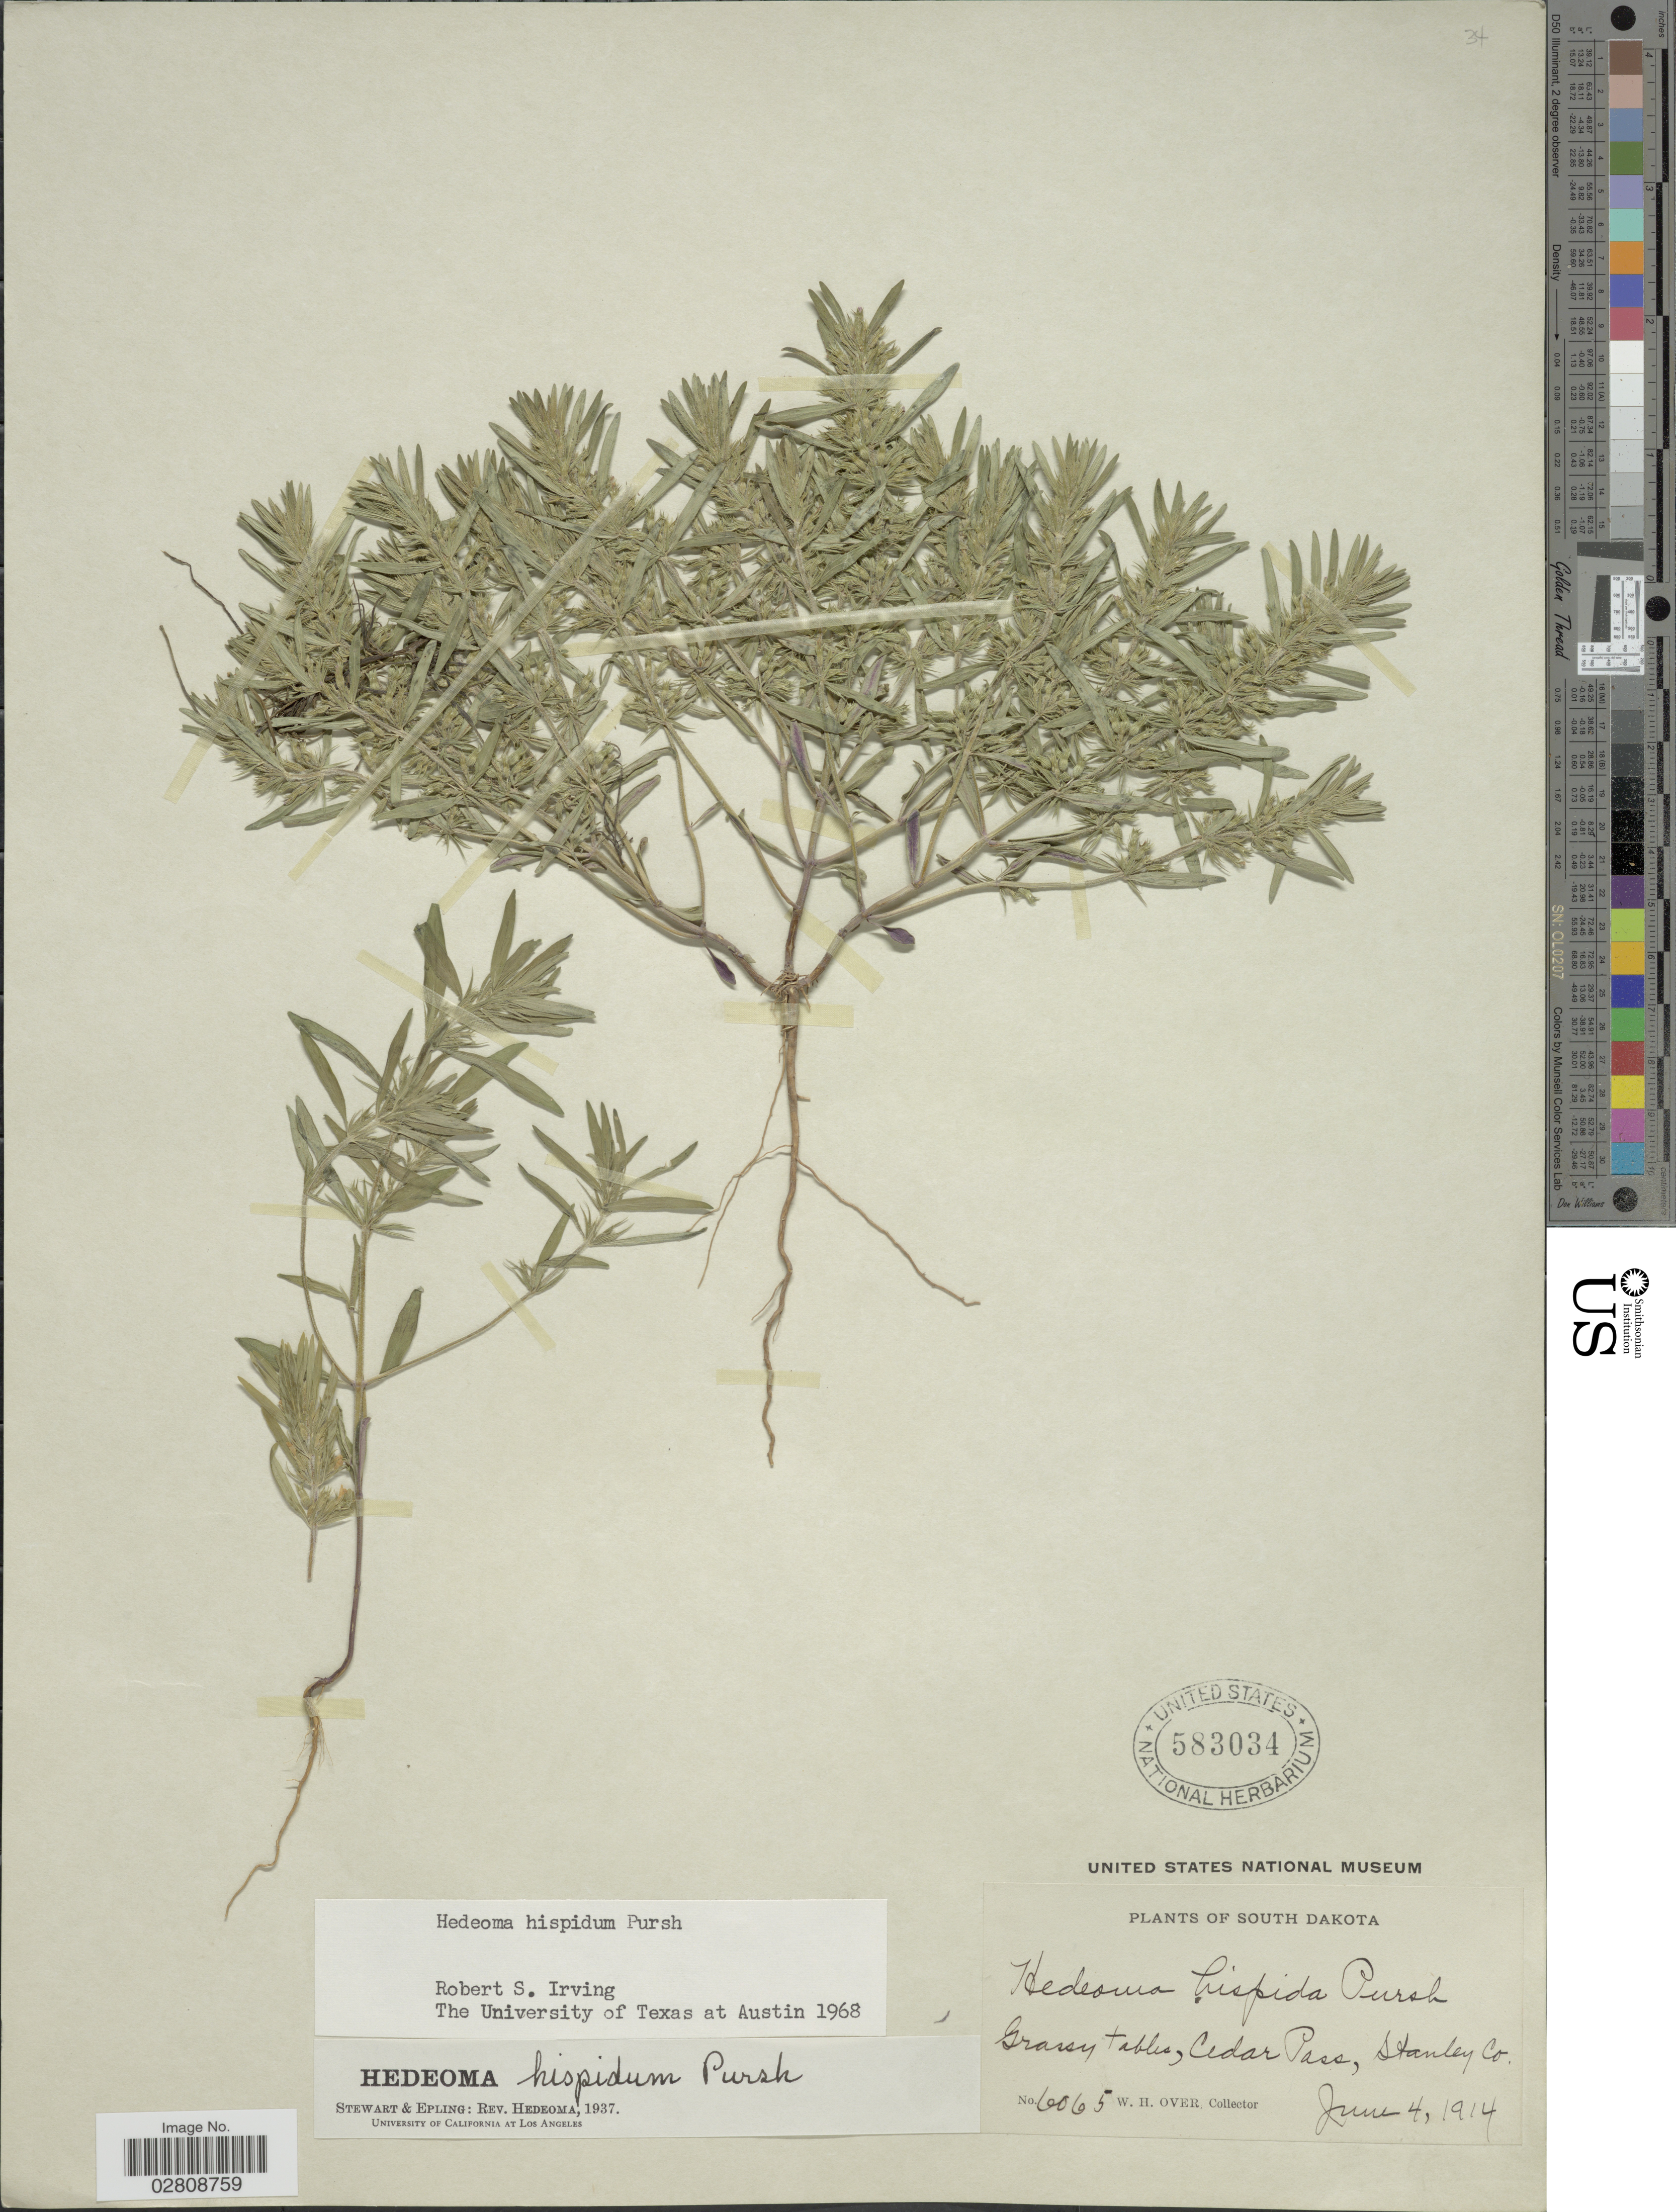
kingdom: Plantae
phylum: Tracheophyta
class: Magnoliopsida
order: Lamiales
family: Lamiaceae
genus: Hedeoma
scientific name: Hedeoma hispida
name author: Pursh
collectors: W. Over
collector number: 6065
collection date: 1914-06-04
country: United States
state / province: South Dakota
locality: Grassy tables, Cedar Pass, Stanley Co.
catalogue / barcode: US 583034